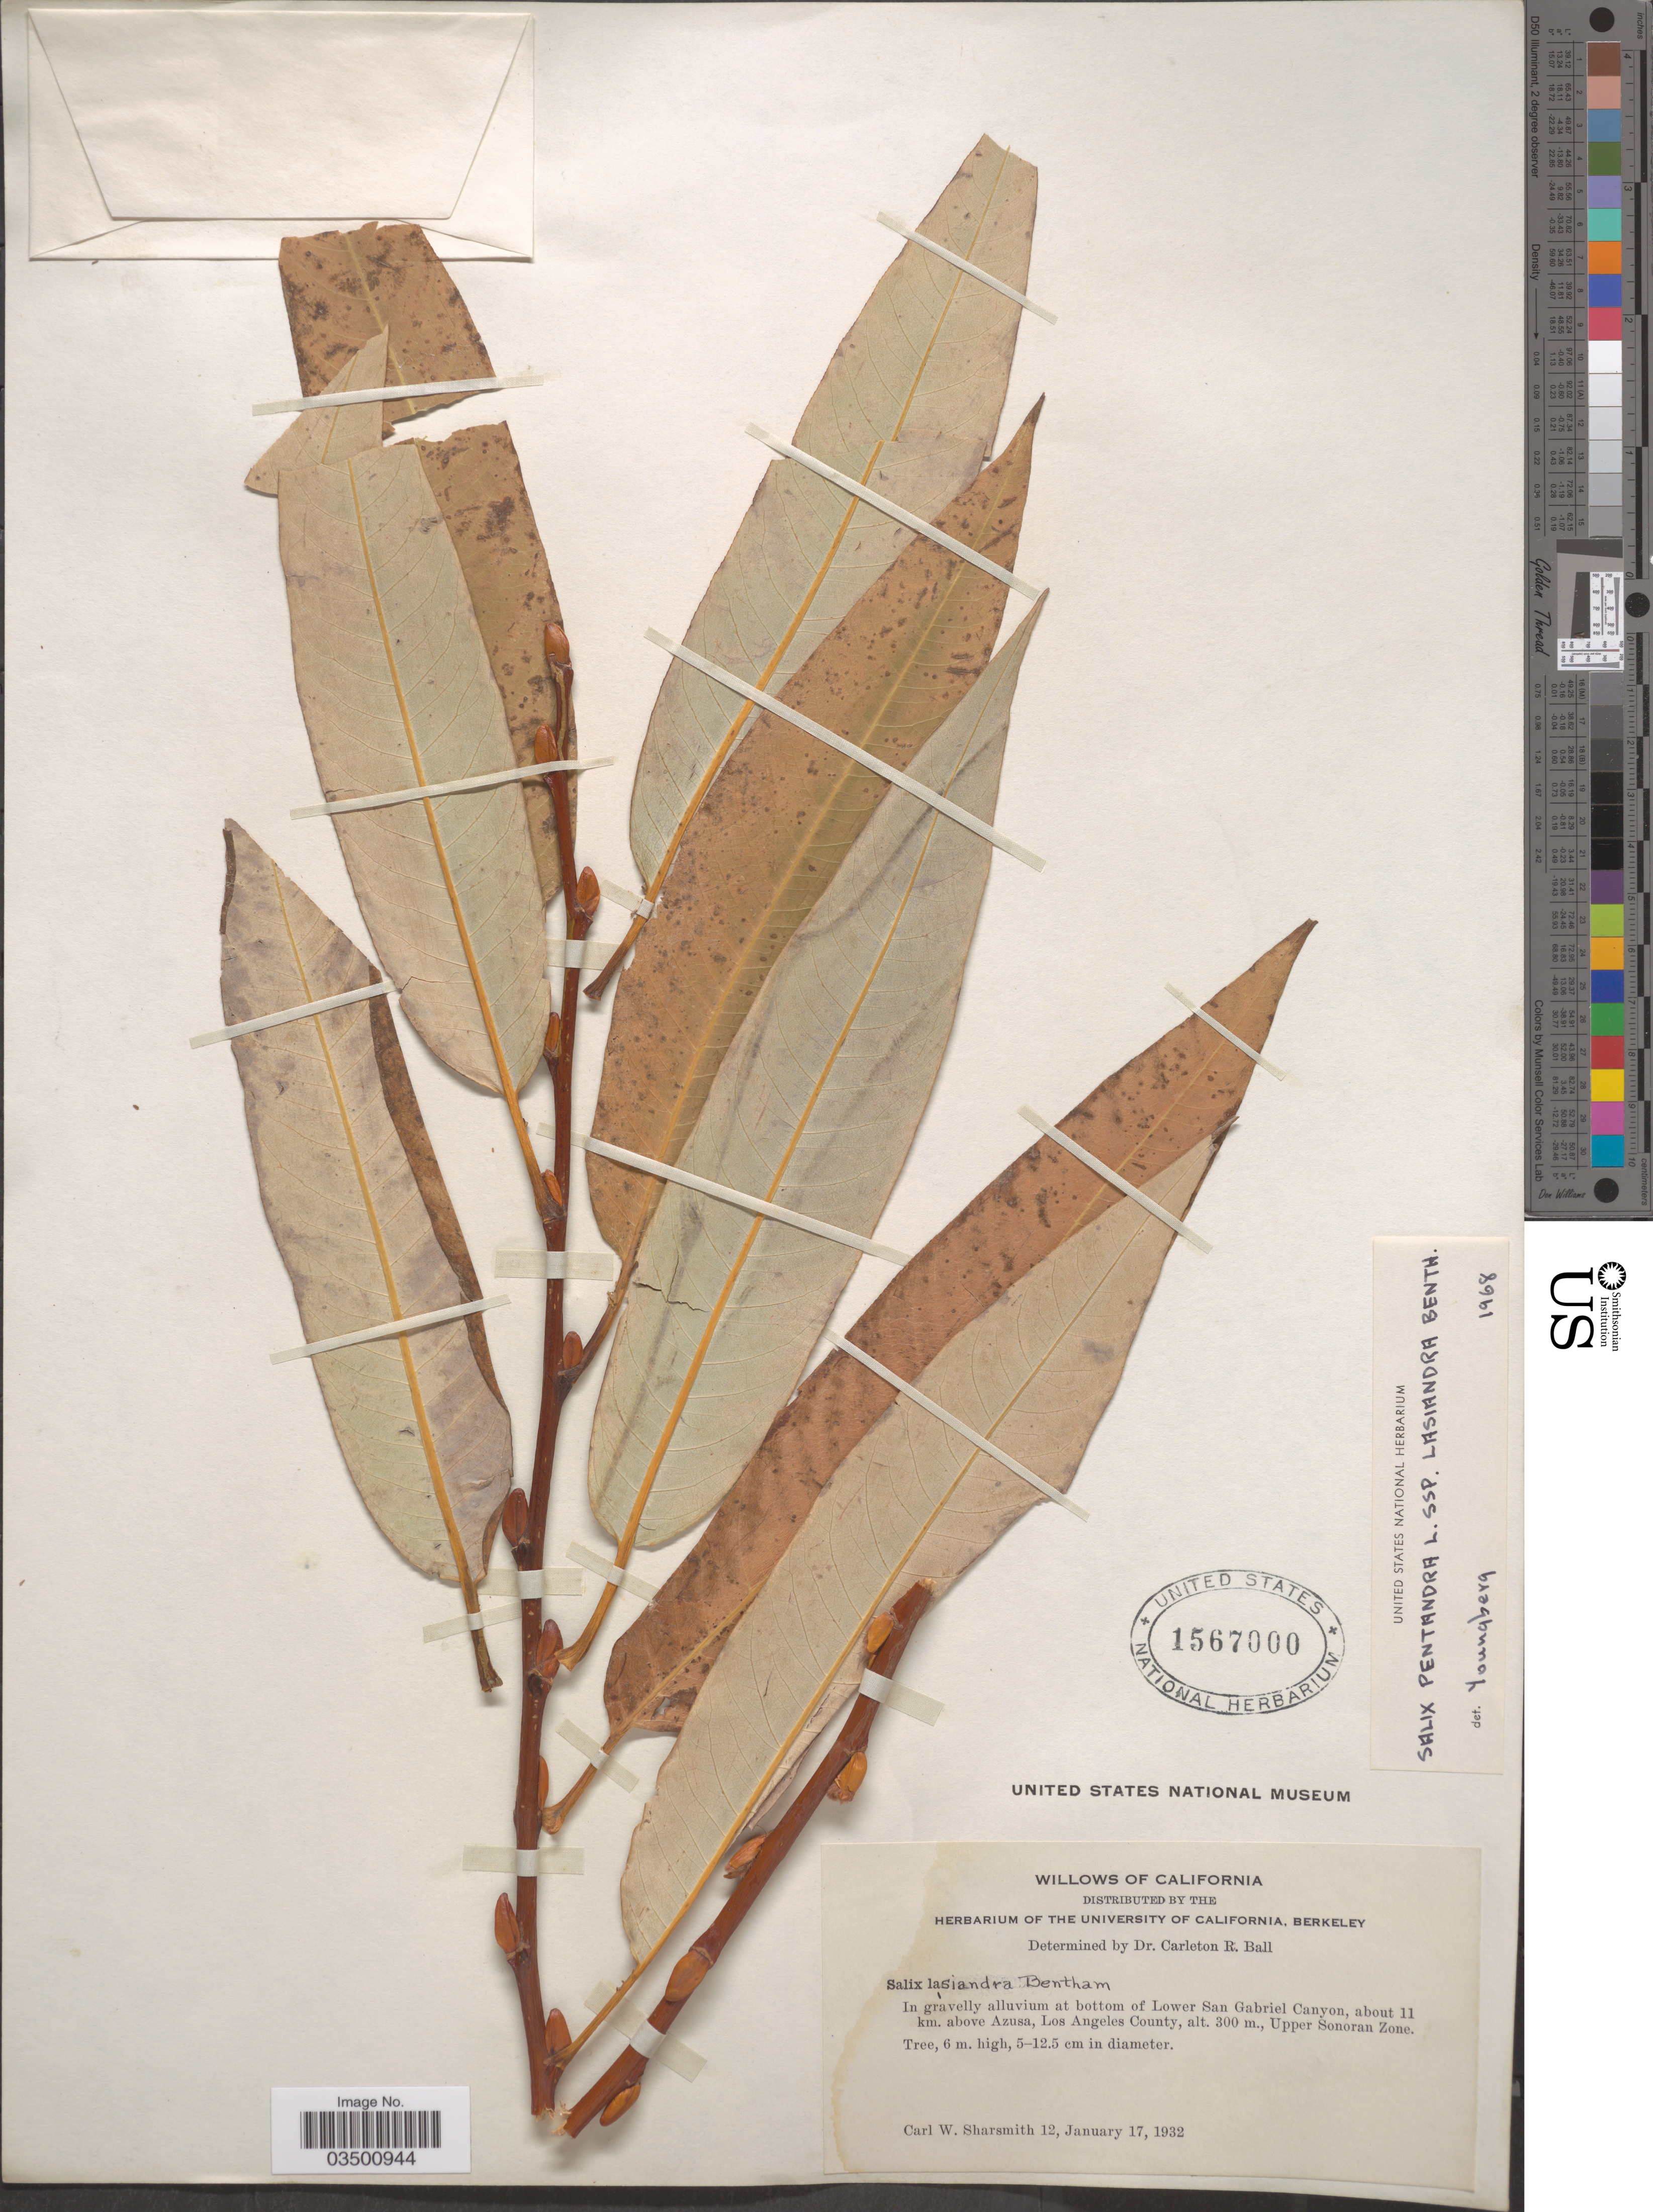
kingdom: Plantae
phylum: Tracheophyta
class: Magnoliopsida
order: Malpighiales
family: Salicaceae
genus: Salix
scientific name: Salix lasiandra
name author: Benth.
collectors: C. Sharsmith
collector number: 12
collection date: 1932-01-17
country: United States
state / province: California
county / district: Los Angeles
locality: In gravelly alluvium at bottom of Lower San Gabriel Canyon, about 11 km. above Azusa, Los Angeles County, Upper Sonoran Zone.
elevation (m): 300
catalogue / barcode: US 1567000